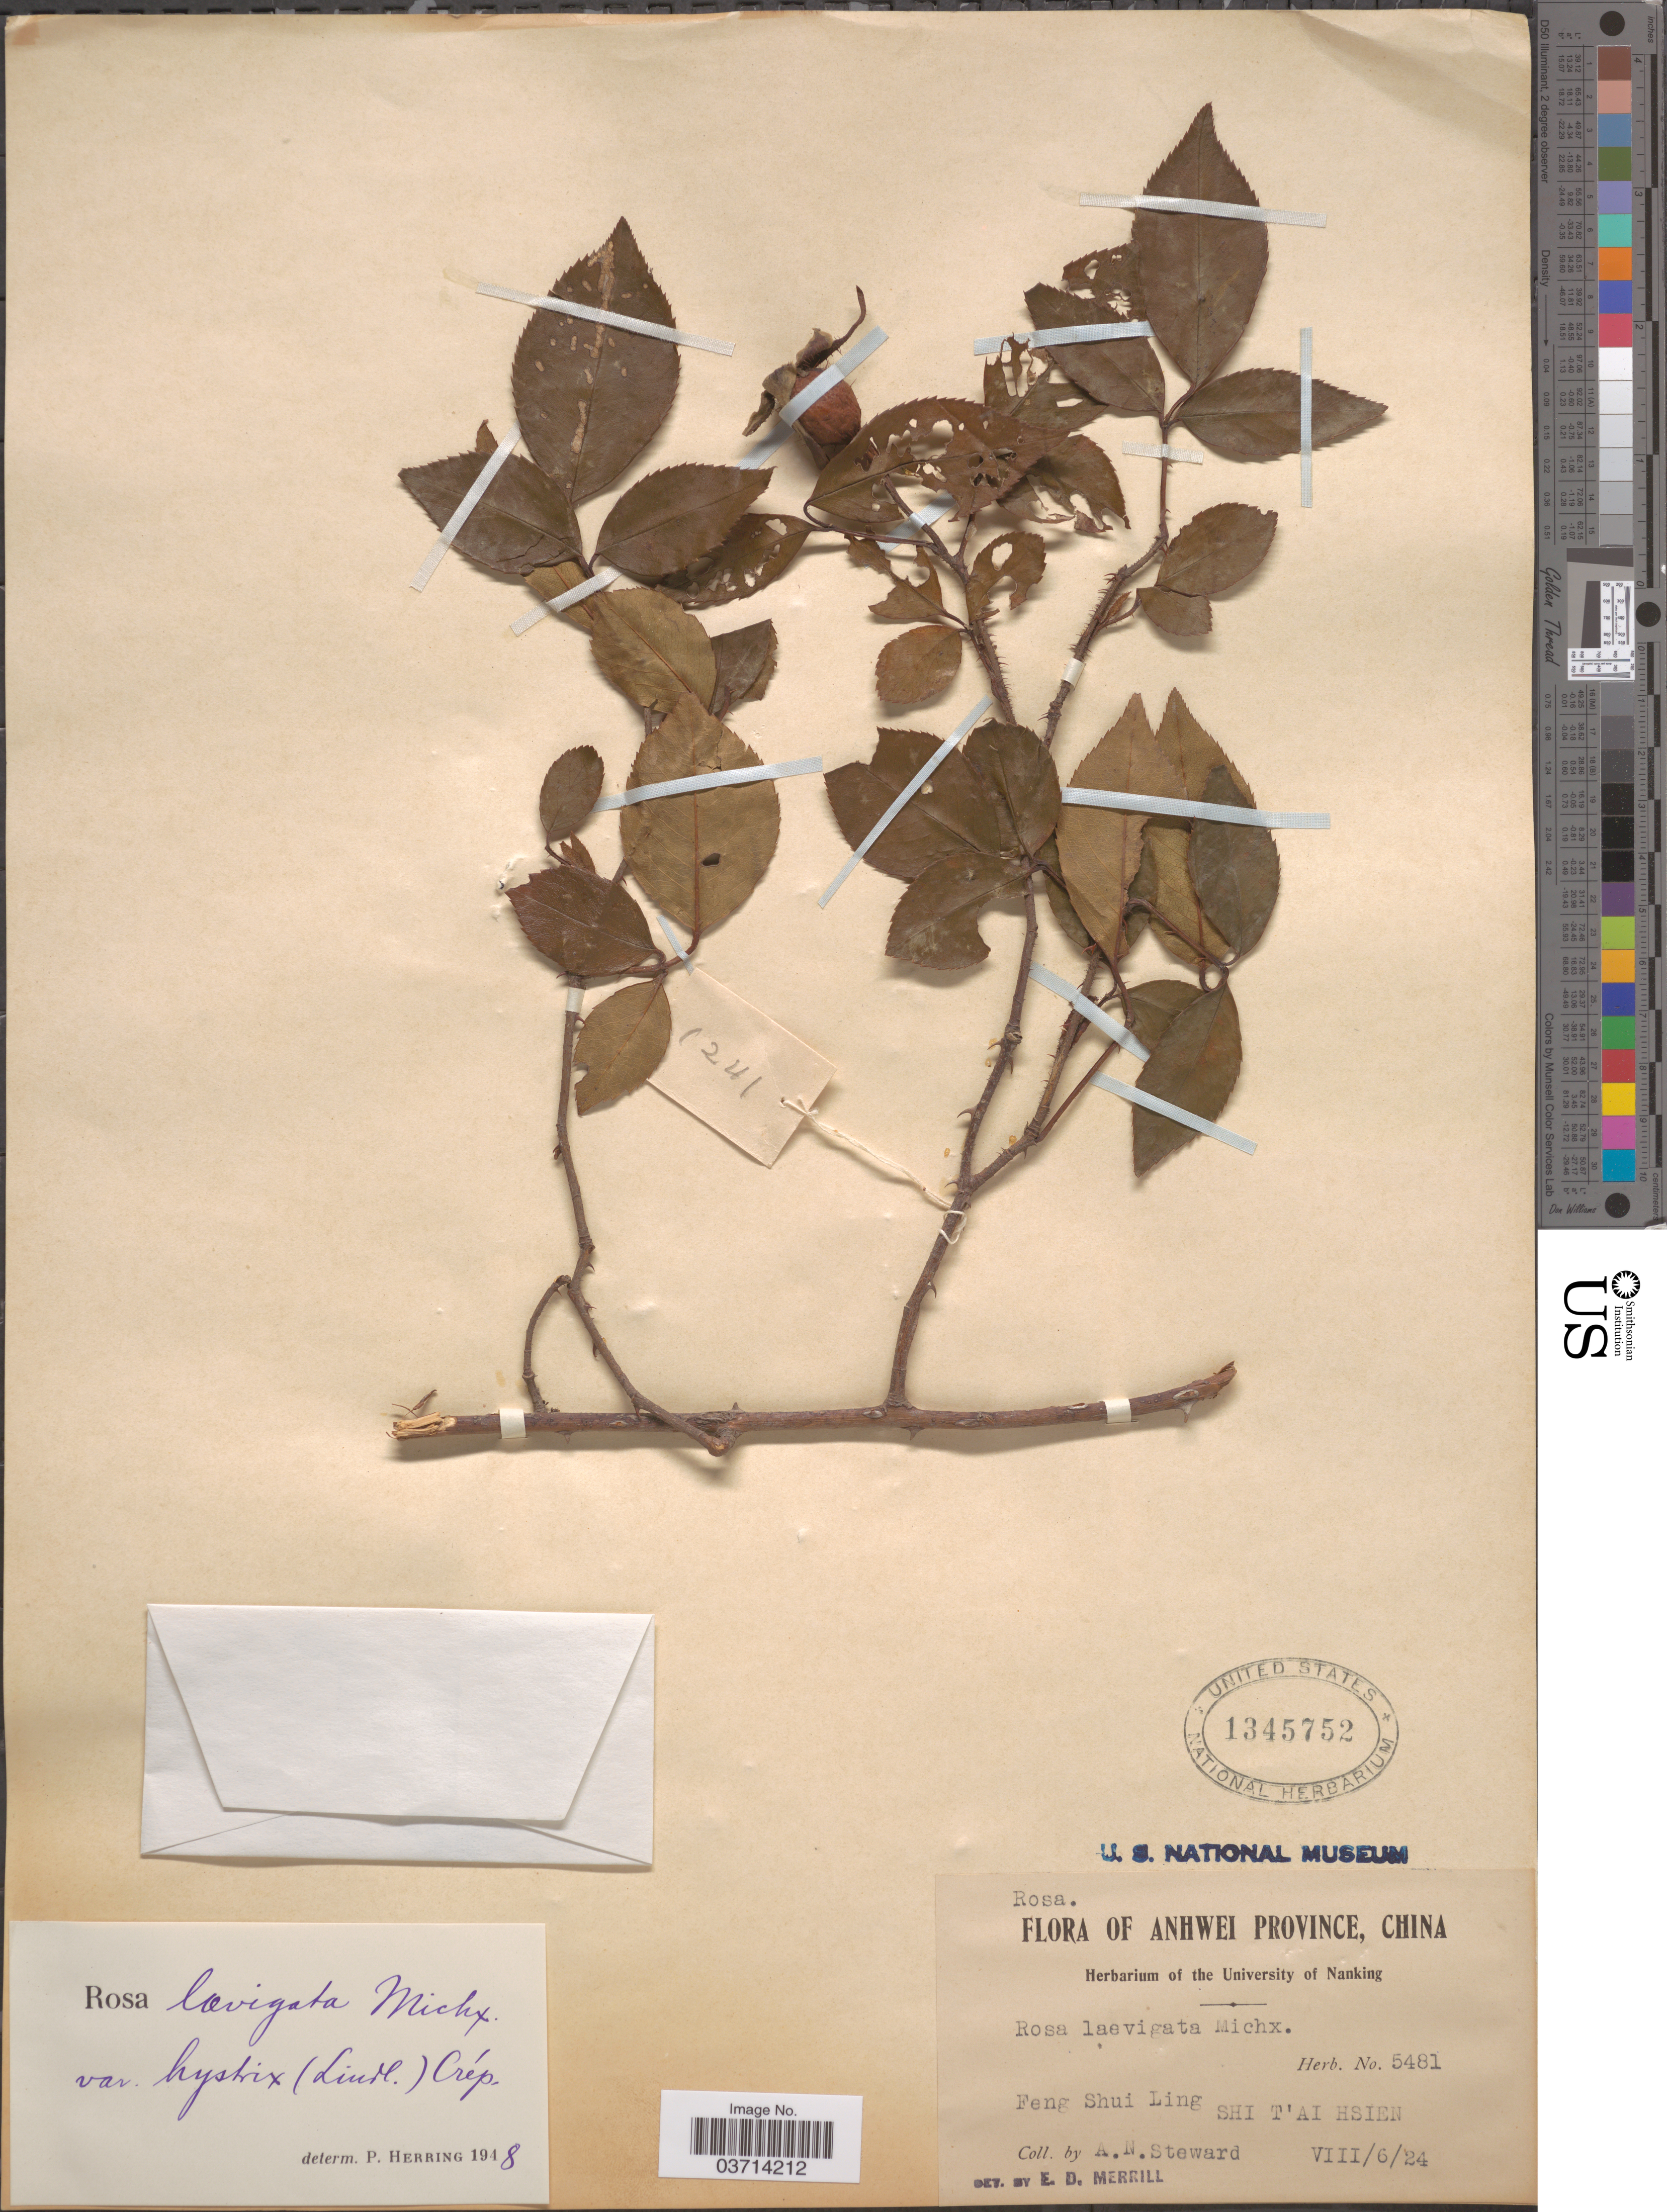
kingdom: Plantae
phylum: Tracheophyta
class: Magnoliopsida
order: Rosales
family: Rosaceae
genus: Rosa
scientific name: Rosa laevigata var. hystrix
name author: (Lindl.) Crép.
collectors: A. N. Steward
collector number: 5481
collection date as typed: Transcribed d/m/y: 6/8/24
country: China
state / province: Anhui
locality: Anhwei Province. Feng Shui Ling Shi T'ai Hsien.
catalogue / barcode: US 1345752